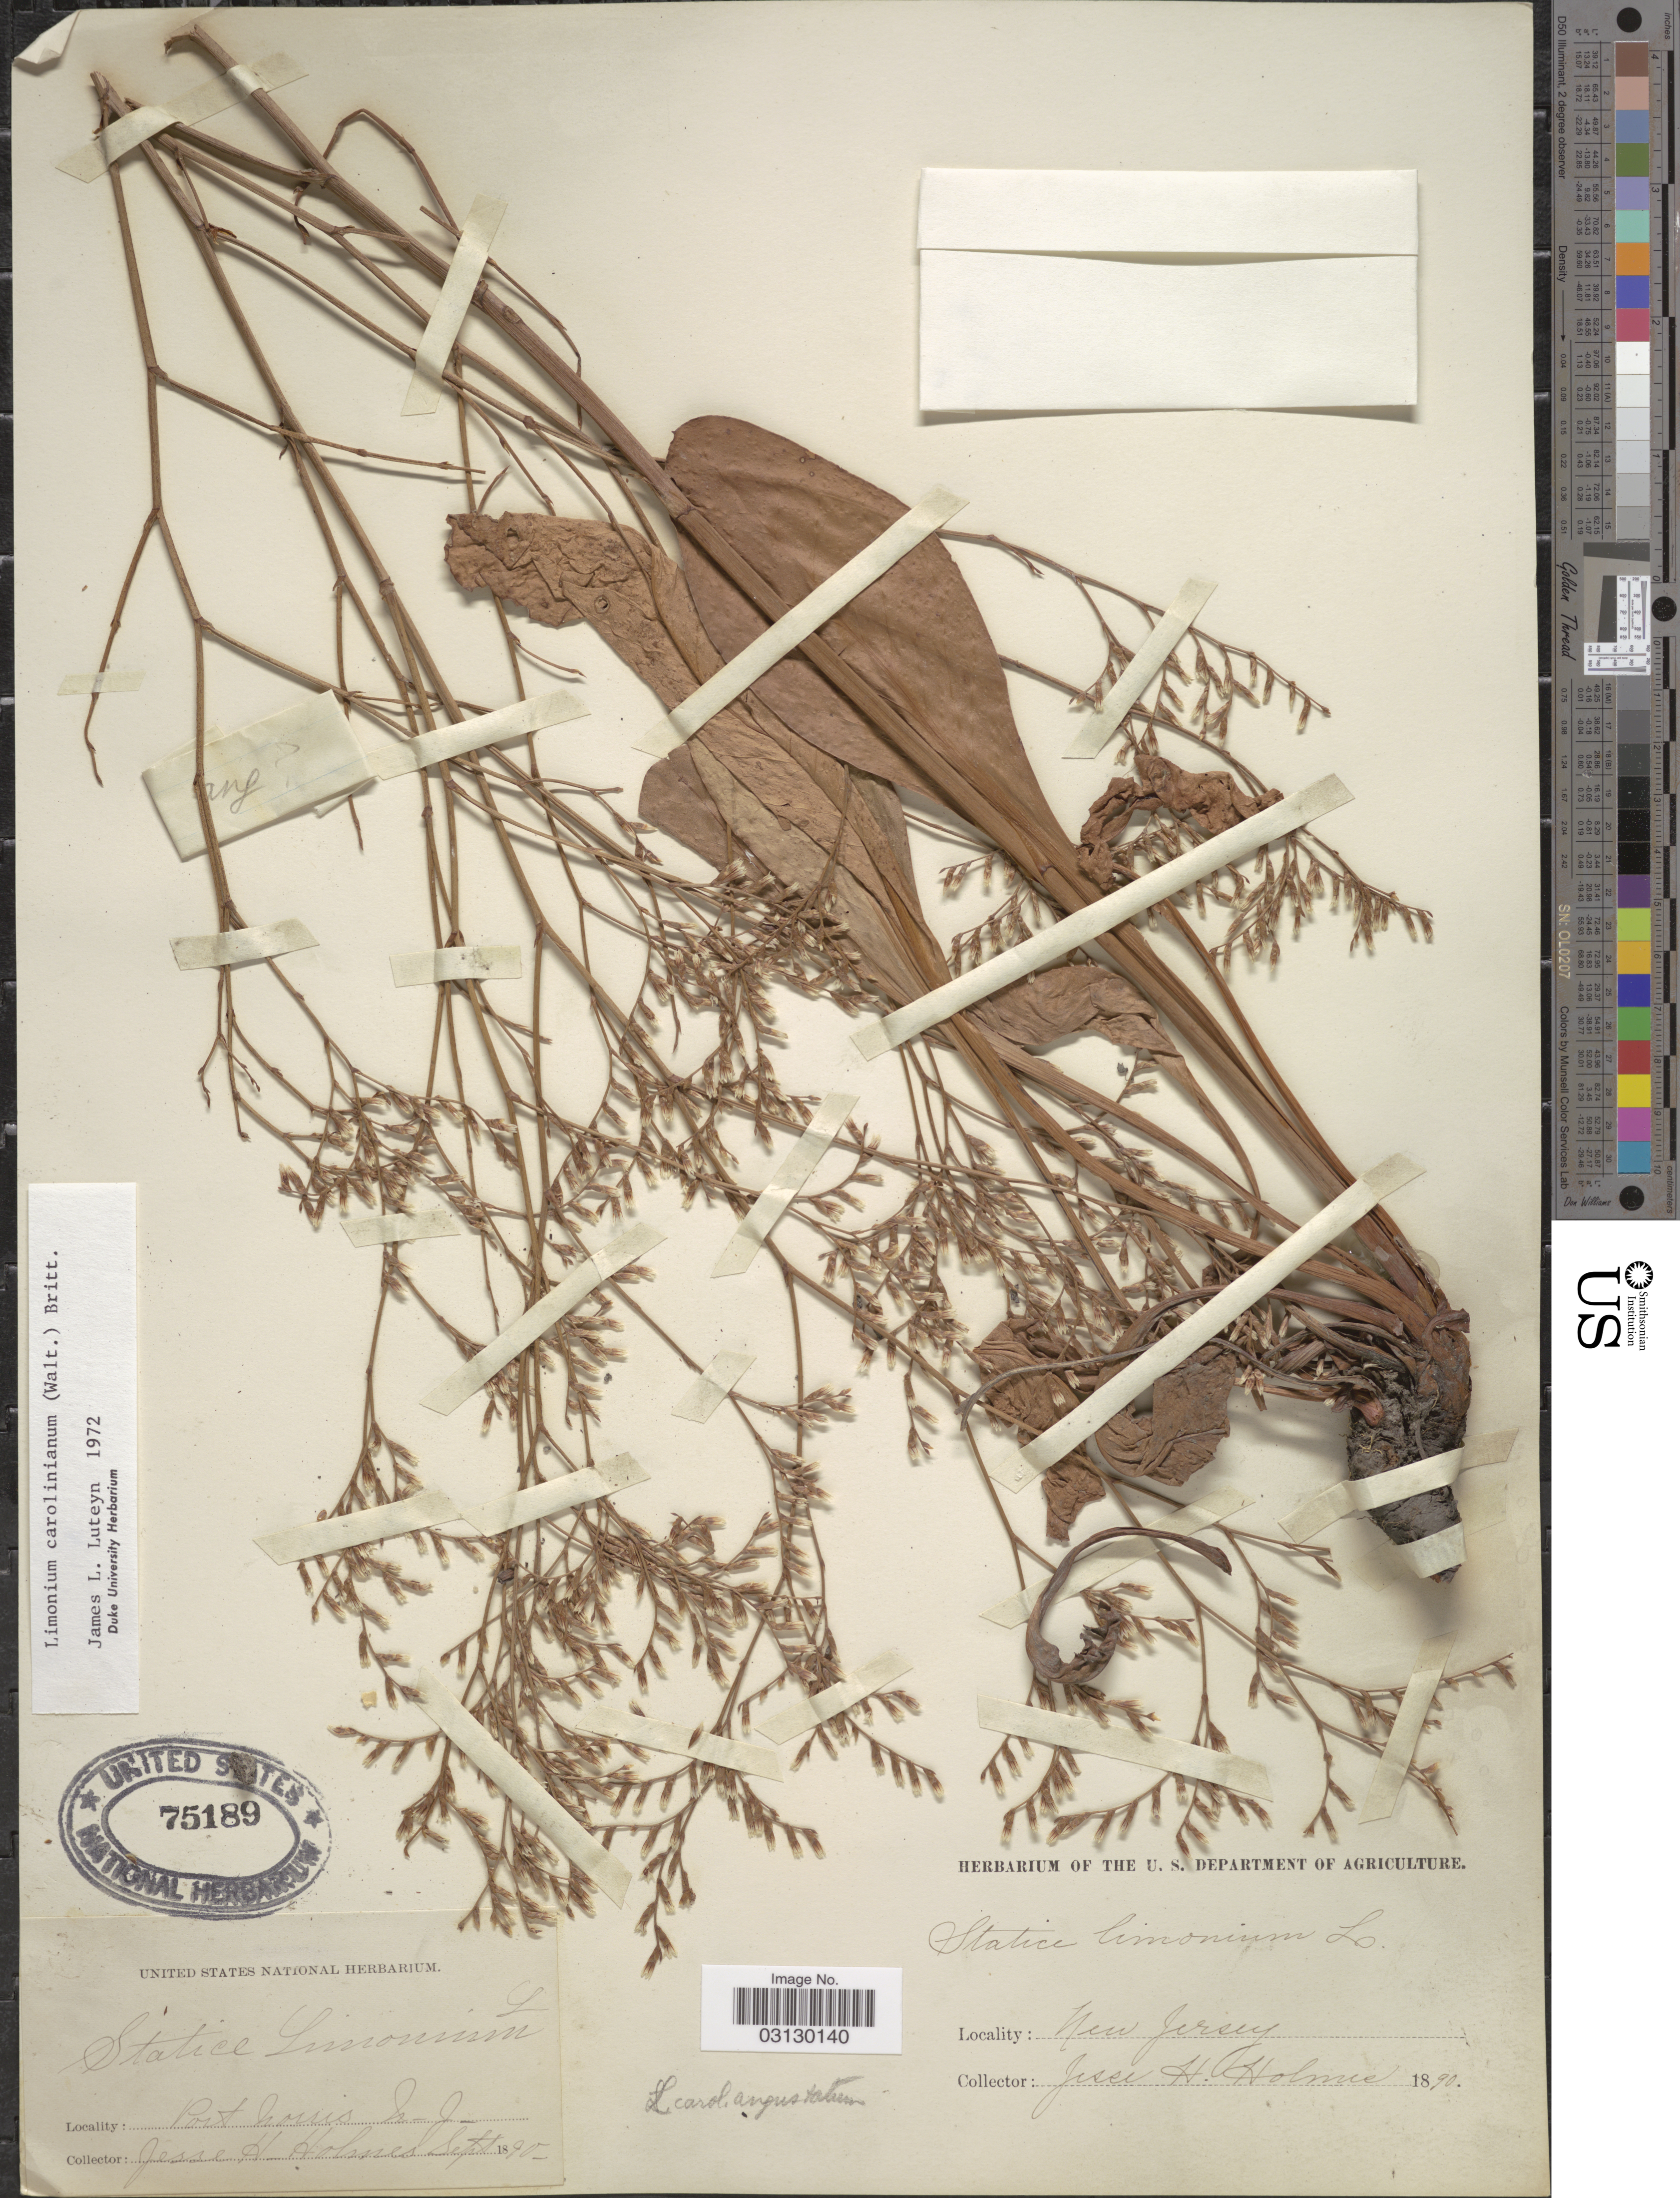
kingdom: Plantae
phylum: Tracheophyta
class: Magnoliopsida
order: Caryophyllales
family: Plumbaginaceae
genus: Limonium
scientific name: Limonium carolinianum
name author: (Walter) Britton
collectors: J. Holmes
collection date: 1890-09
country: United States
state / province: New Jersey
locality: Port Norris.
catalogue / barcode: US 75189